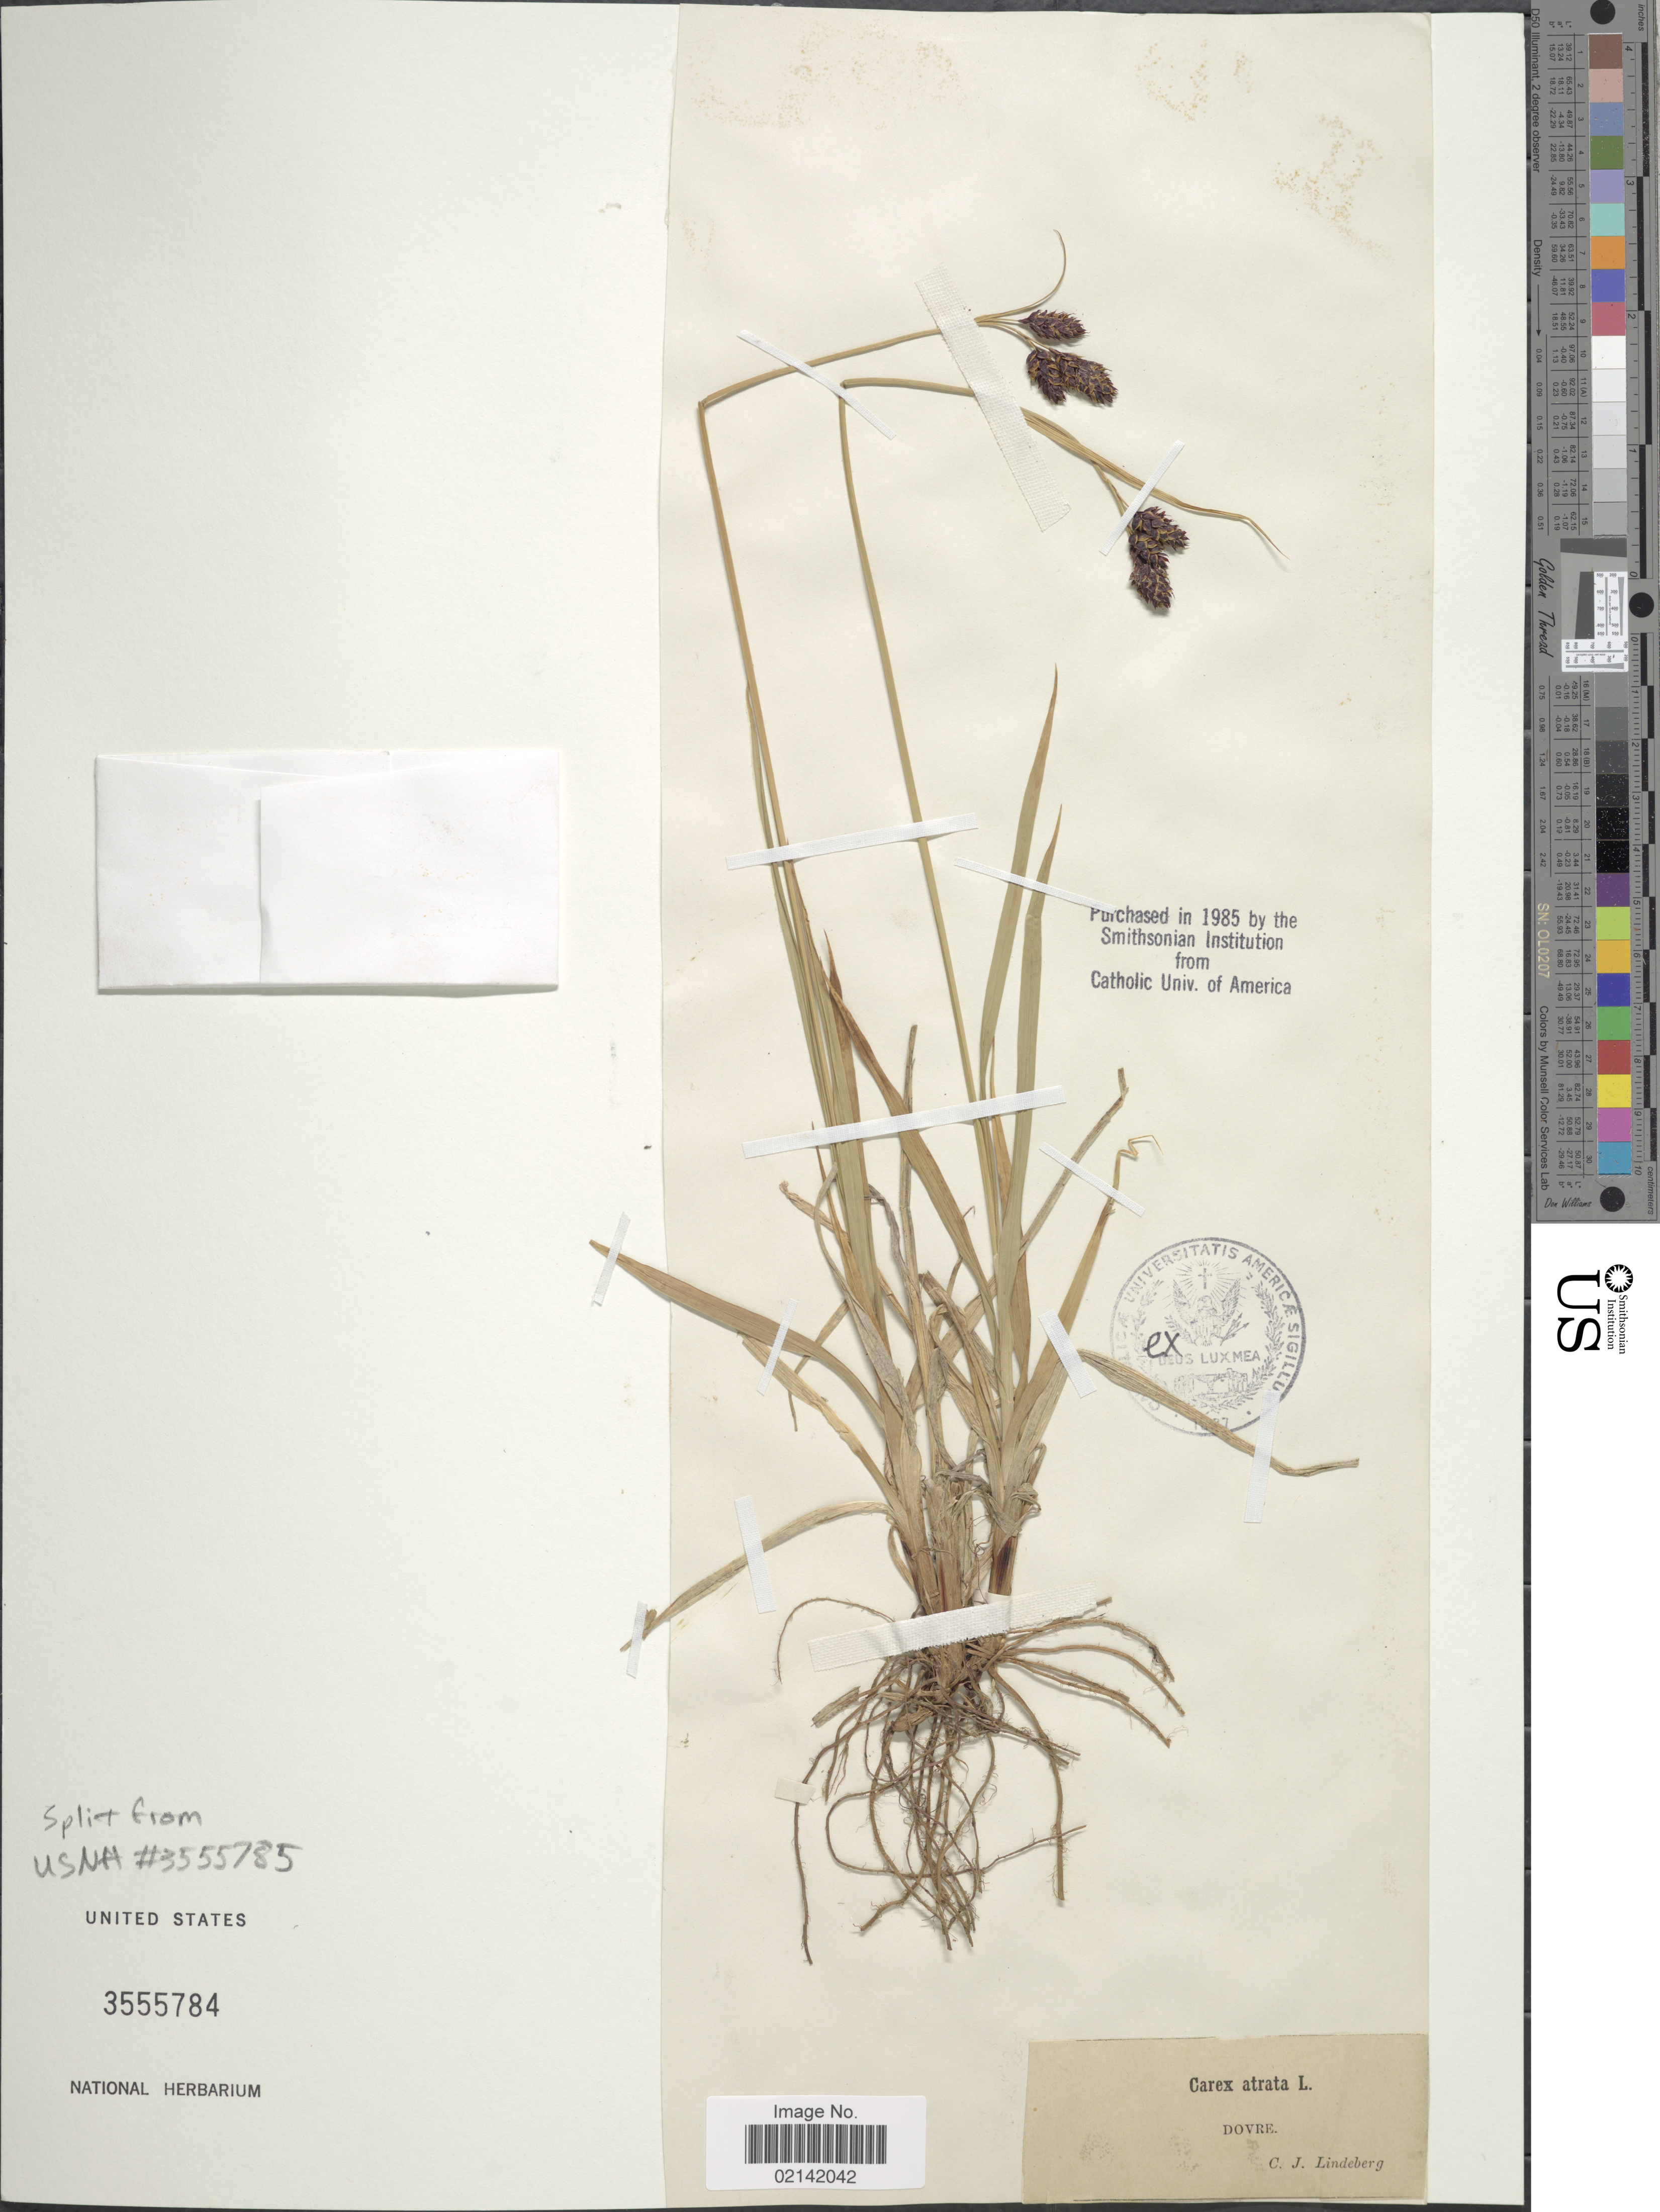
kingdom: Plantae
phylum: Tracheophyta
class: Liliopsida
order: Poales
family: Cyperaceae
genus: Carex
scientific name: Carex atrata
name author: L.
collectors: C. Lindeberg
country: Norway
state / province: Oppland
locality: Dovre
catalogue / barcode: US 3555784